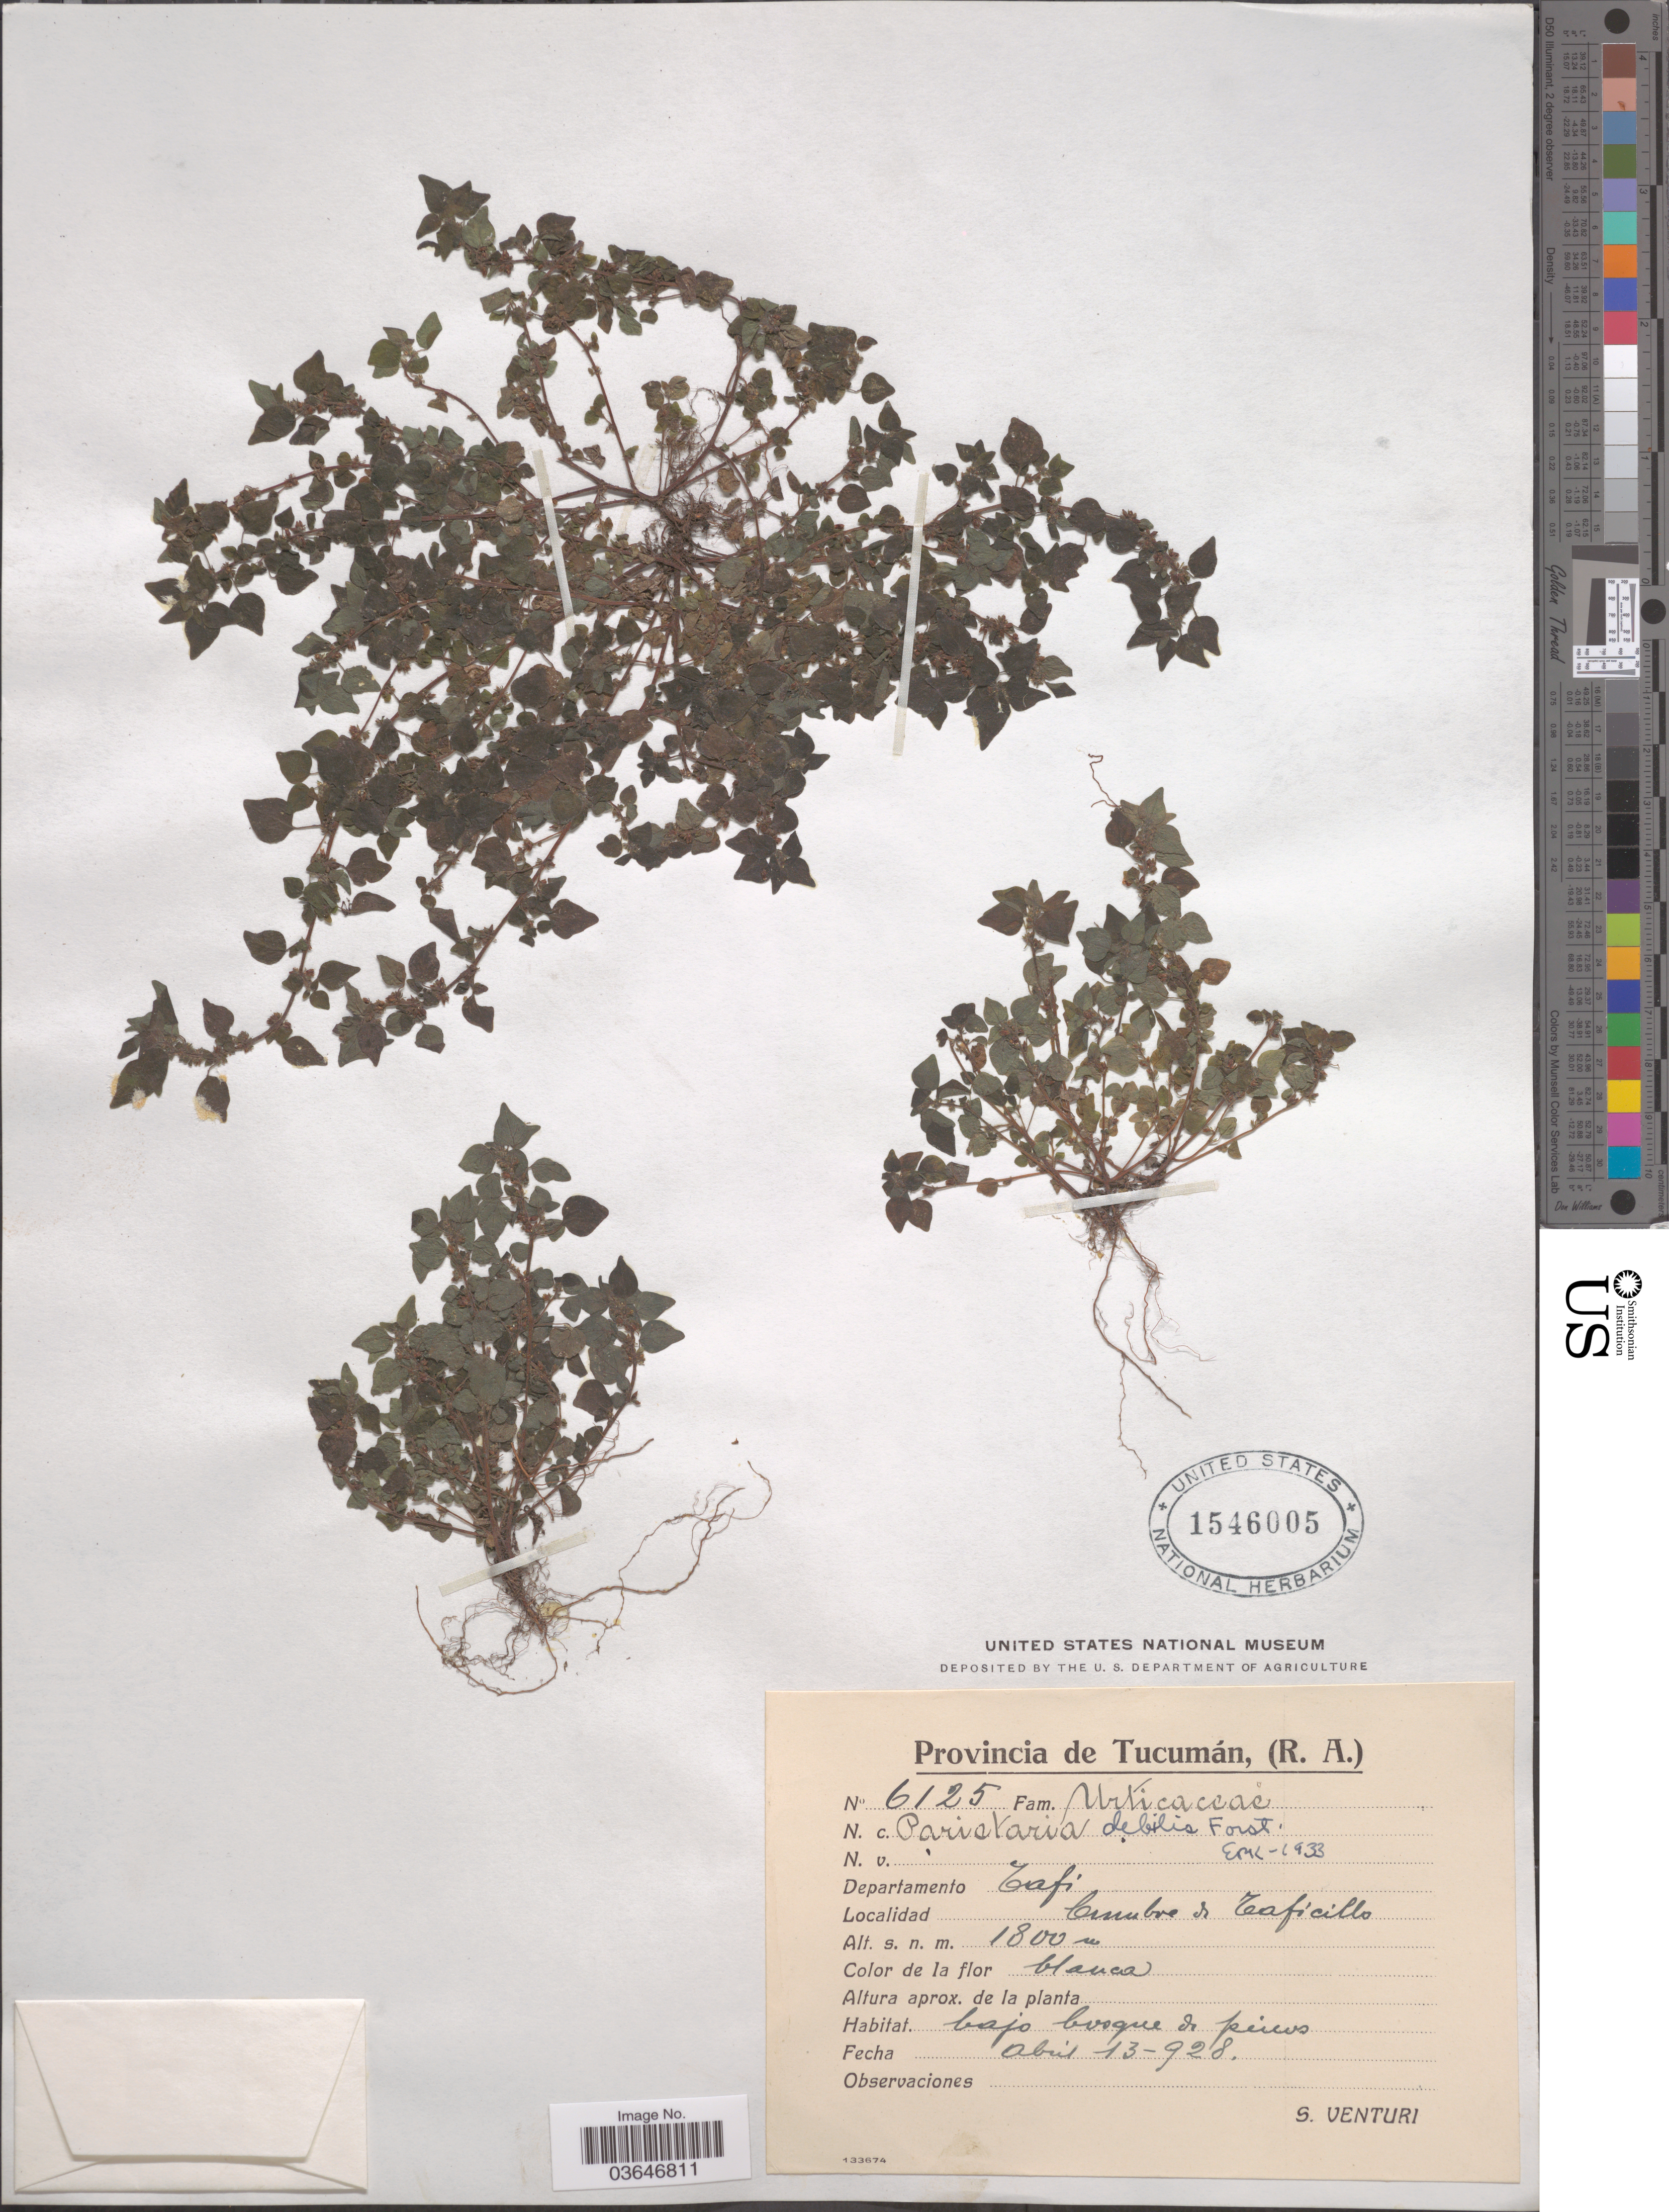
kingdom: Plantae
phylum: Tracheophyta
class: Magnoliopsida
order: Rosales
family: Urticaceae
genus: Parietaria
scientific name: Parietaria debilis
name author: G. Forst.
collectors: S. Venturi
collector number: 6125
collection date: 1928-04-13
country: Argentina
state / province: Tucuman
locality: Departamento Tafi. Cumbre de Taficillo.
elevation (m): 1800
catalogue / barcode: US 1546005